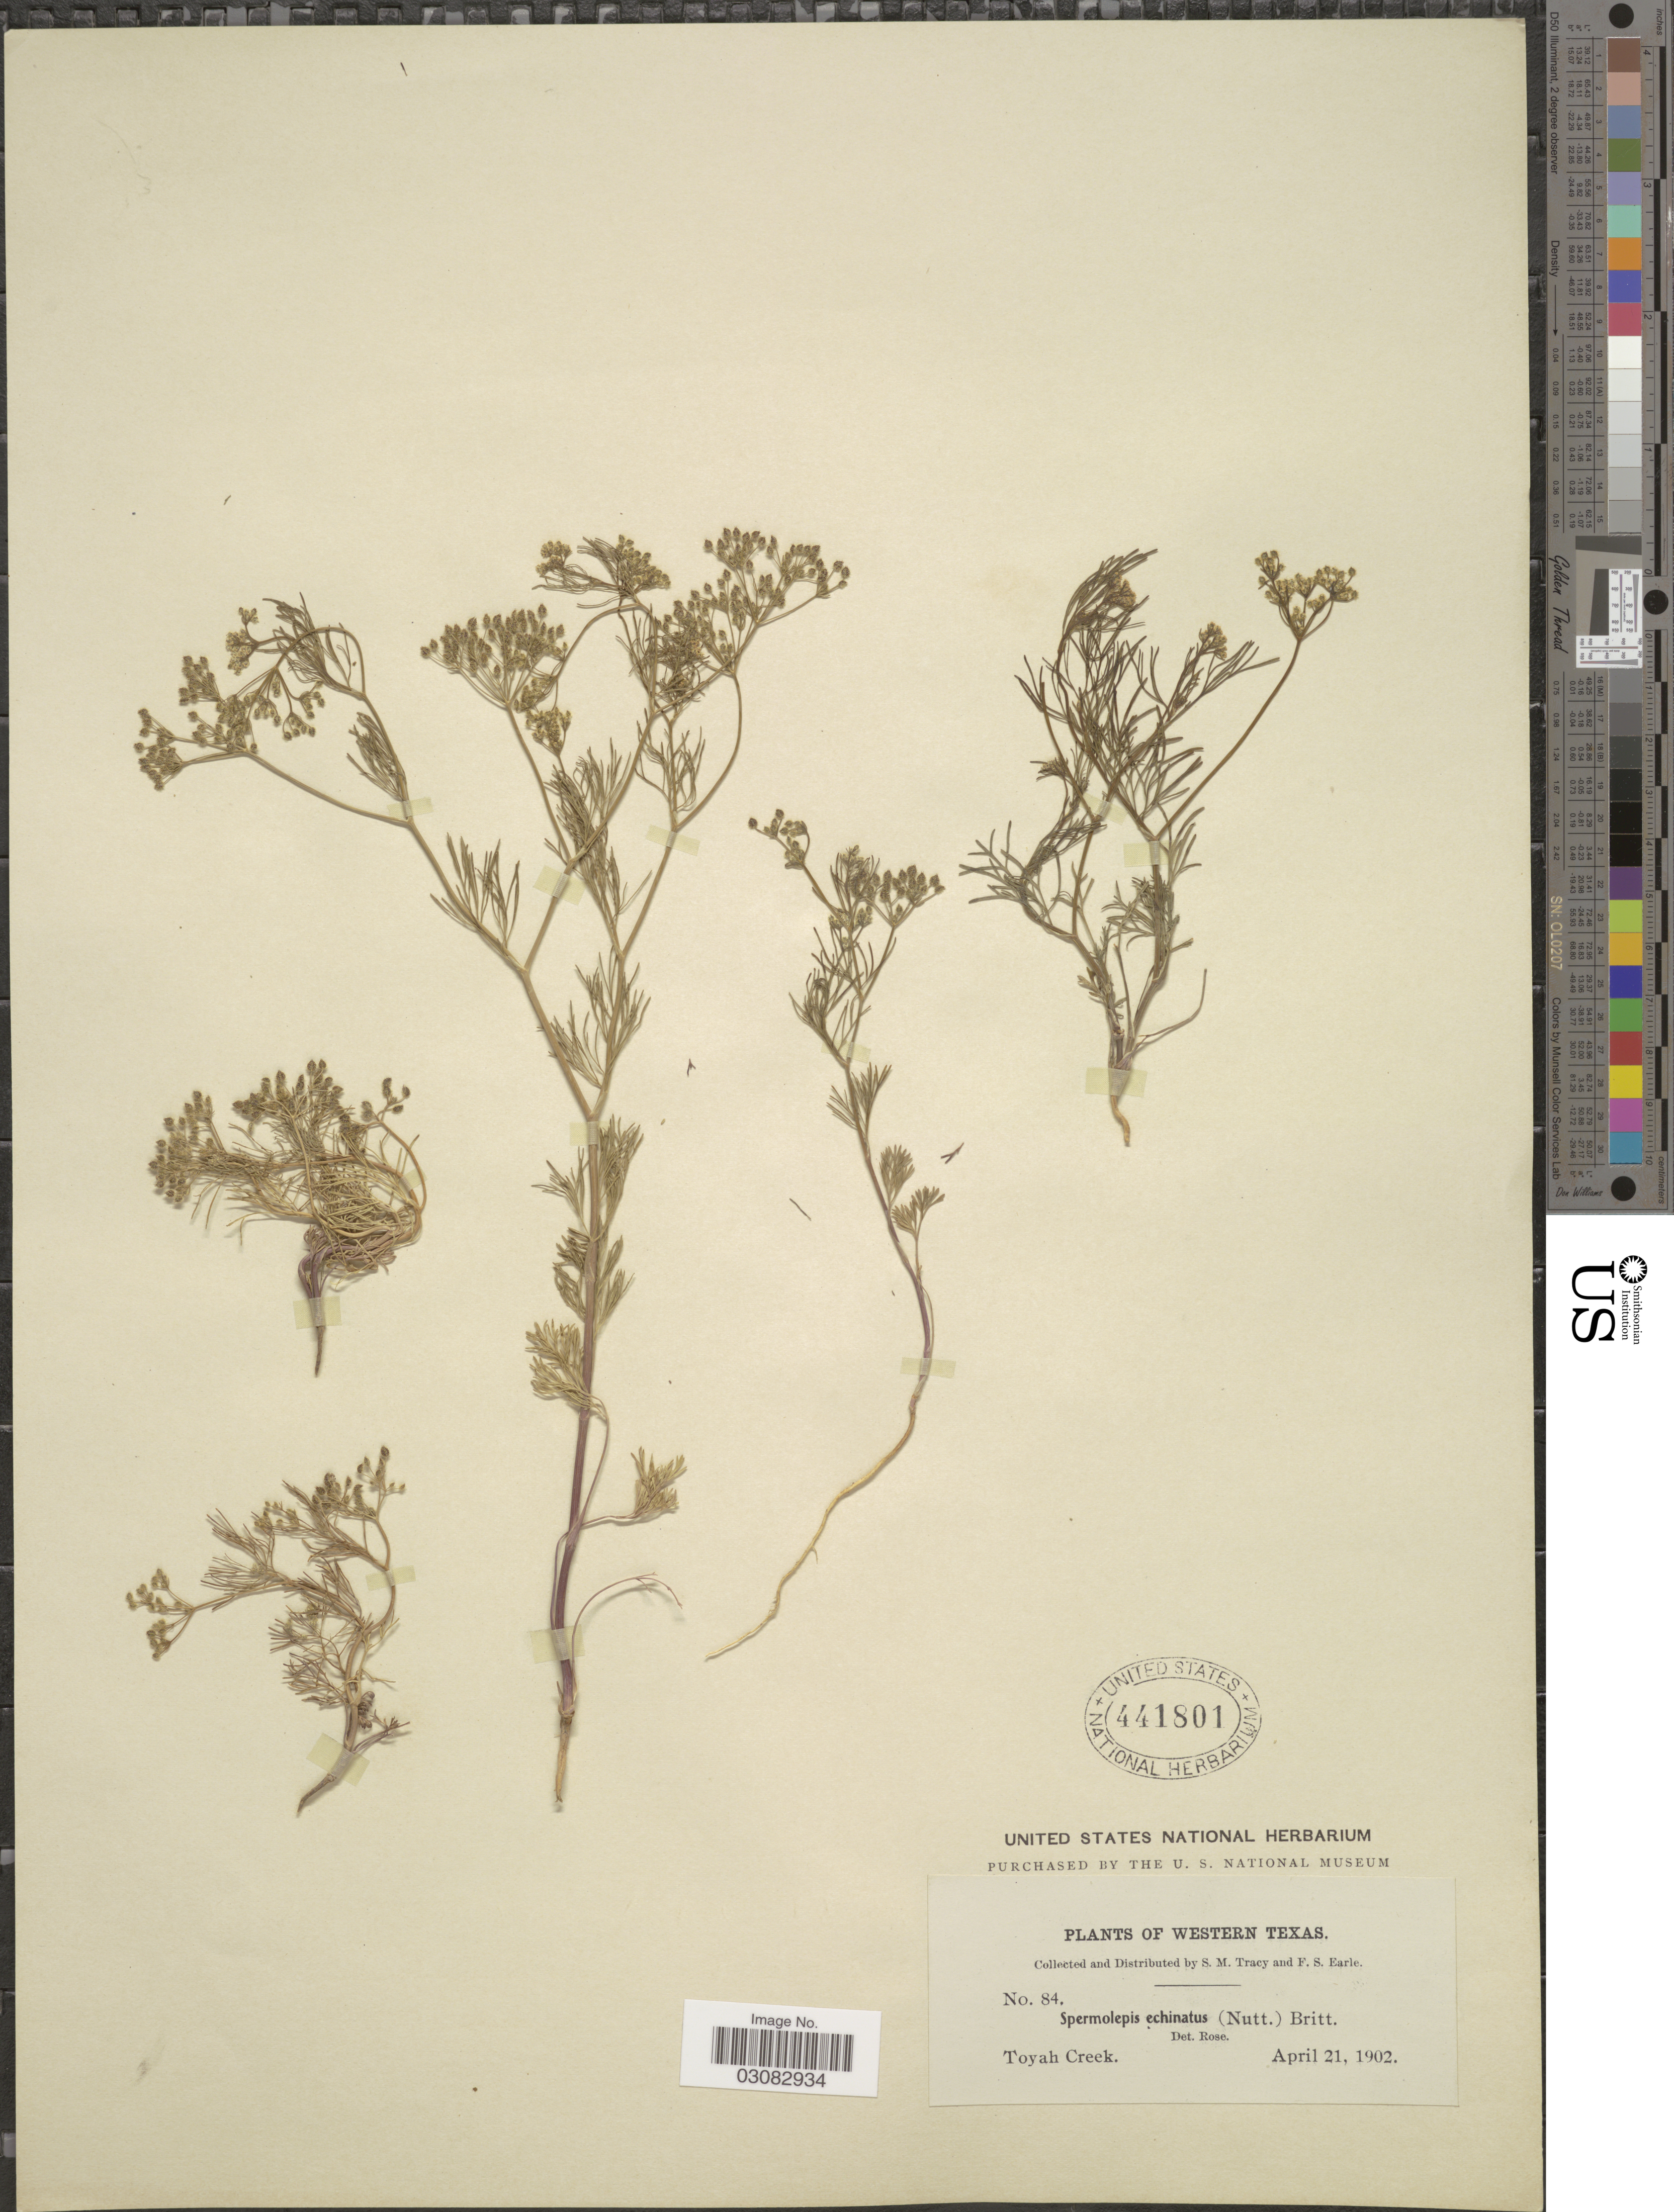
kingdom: Plantae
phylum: Tracheophyta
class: Magnoliopsida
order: Apiales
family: Apiaceae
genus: Spermolepis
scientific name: Spermolepis echinata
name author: (Nutt. ex DC.) A. Heller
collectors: S. M. Tracy & F. S. Earle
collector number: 84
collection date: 1902-04-21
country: United States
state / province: Texas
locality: Western Texas, Toyah Creek.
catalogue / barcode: US 441801